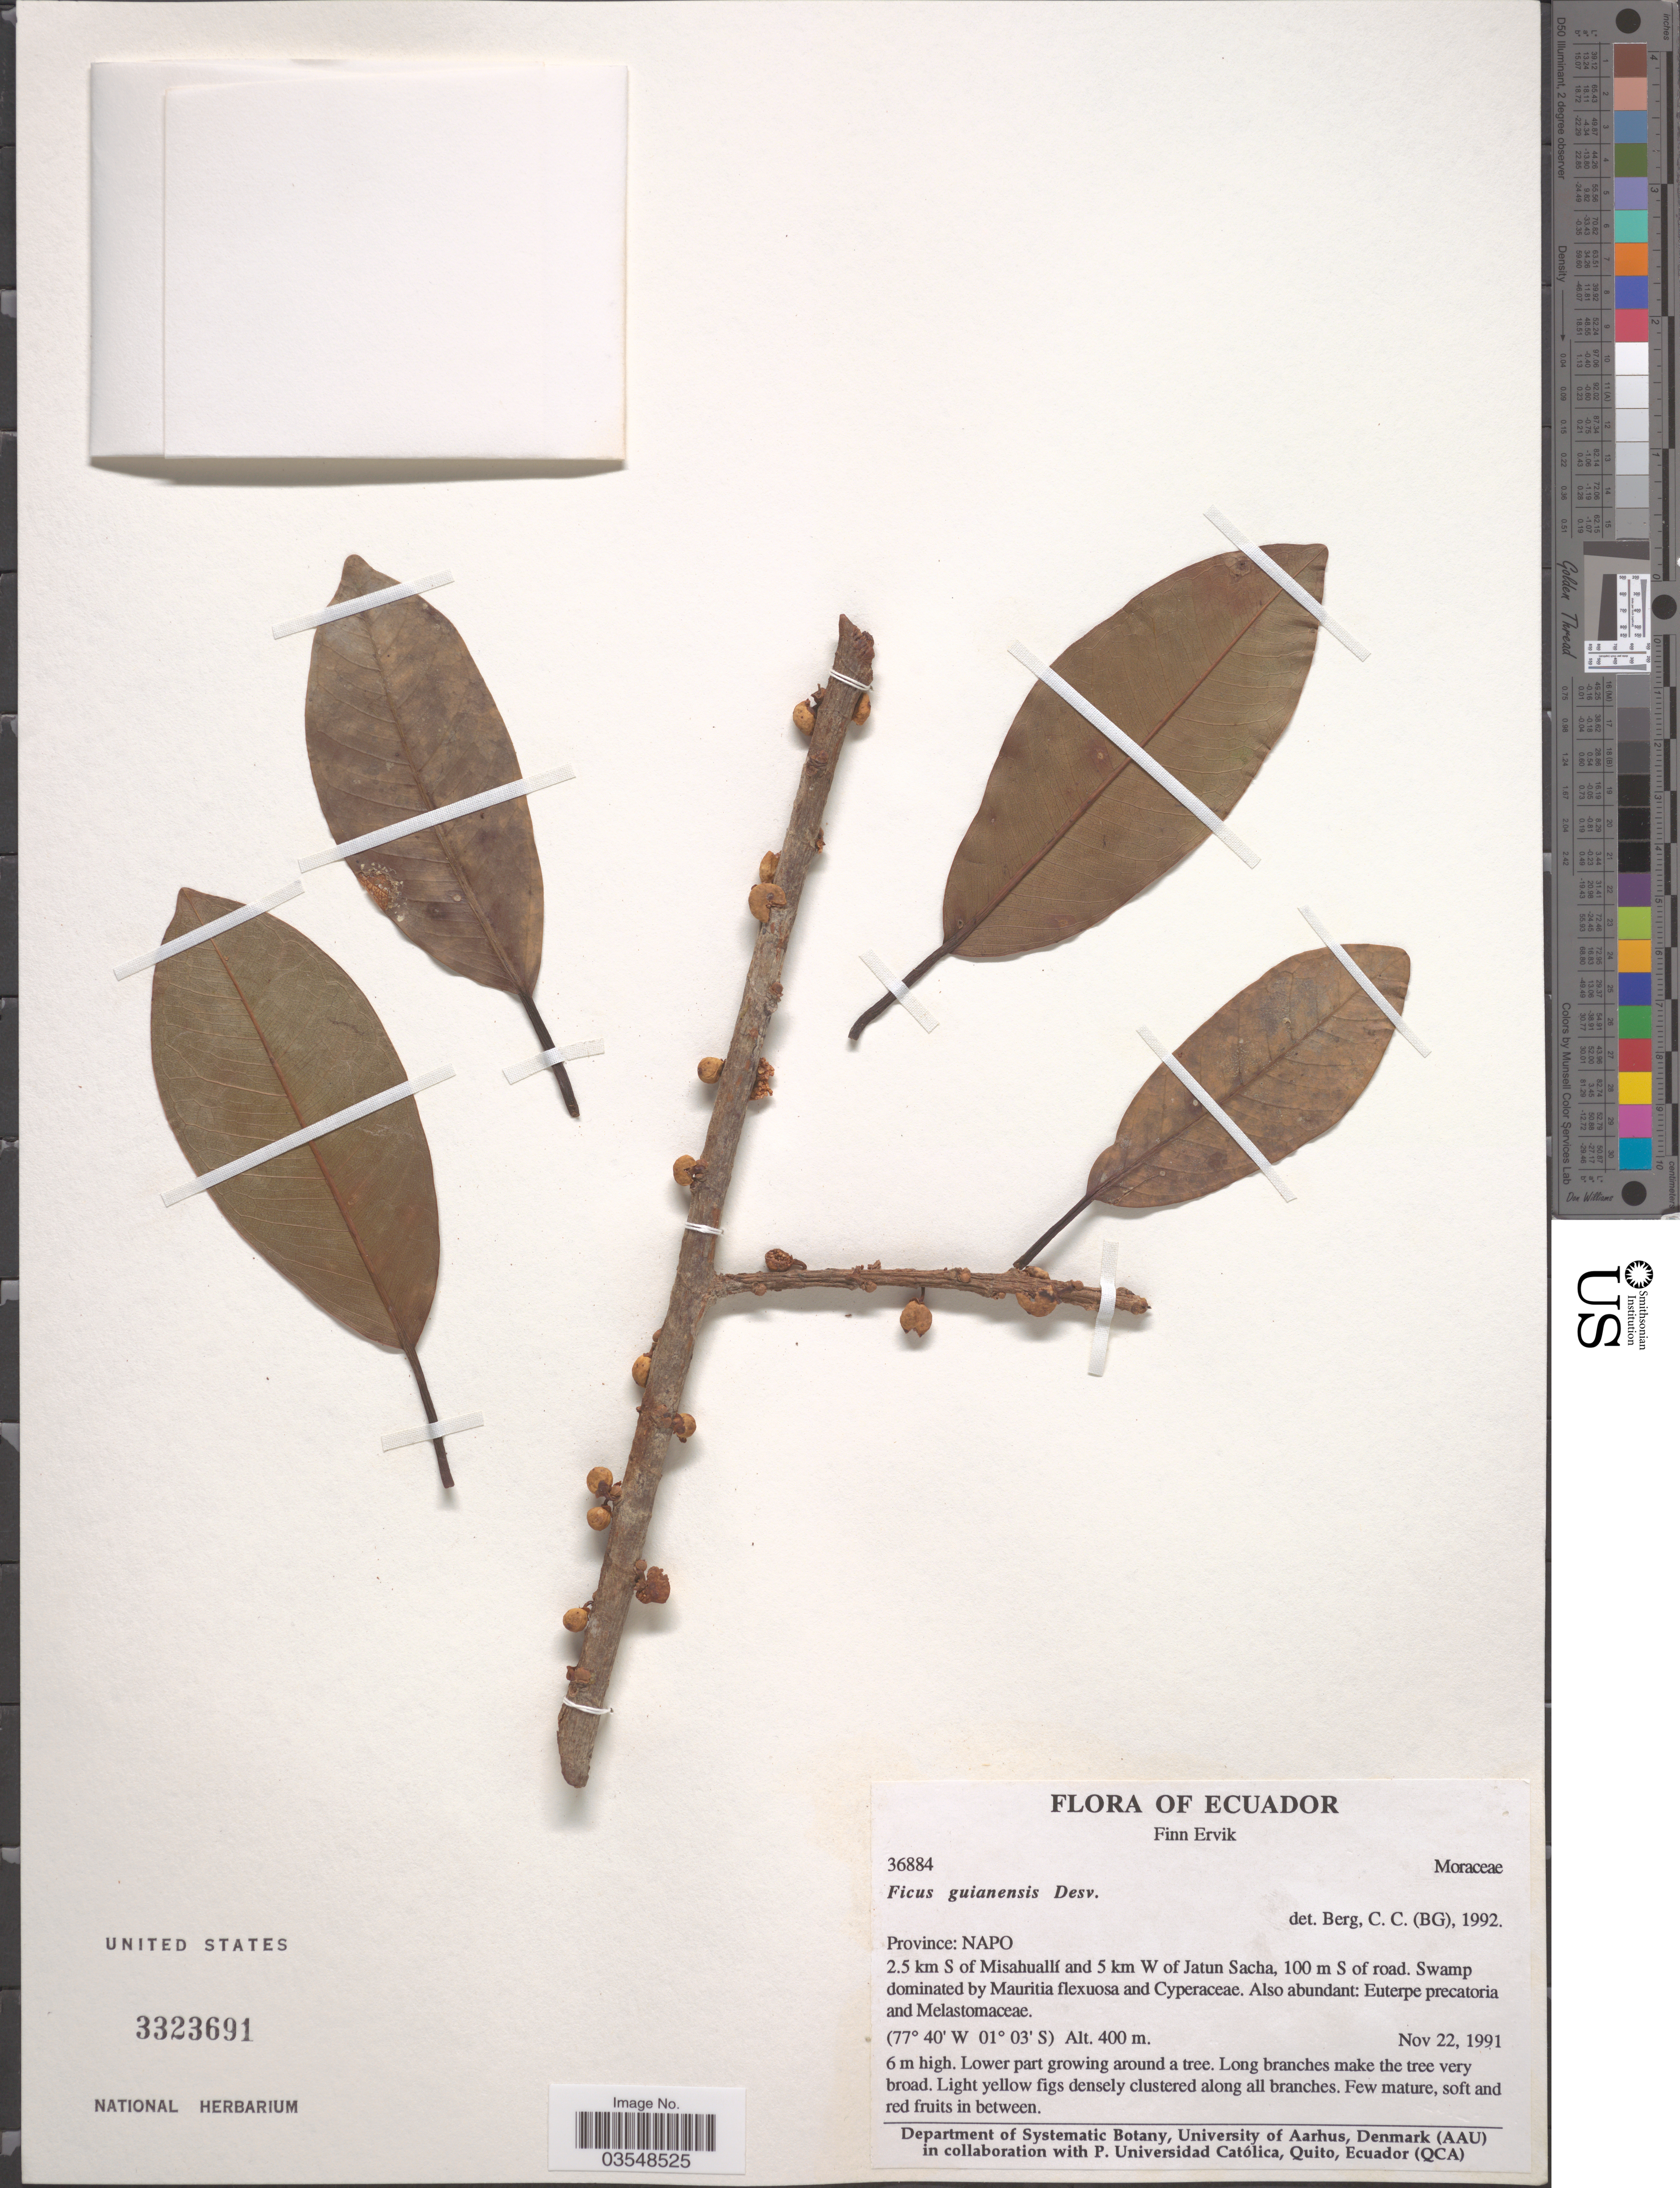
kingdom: Plantae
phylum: Tracheophyta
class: Magnoliopsida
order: Rosales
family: Moraceae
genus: Ficus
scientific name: Ficus guianensis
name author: Desv. ex Ham.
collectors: F. Ervik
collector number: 36884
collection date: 1991-11-22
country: Ecuador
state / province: Napo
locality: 2.5 km S of Misahuallí and 5 km W of Jatun Sacha, 100 m S of road.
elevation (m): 400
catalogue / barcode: US 3323691